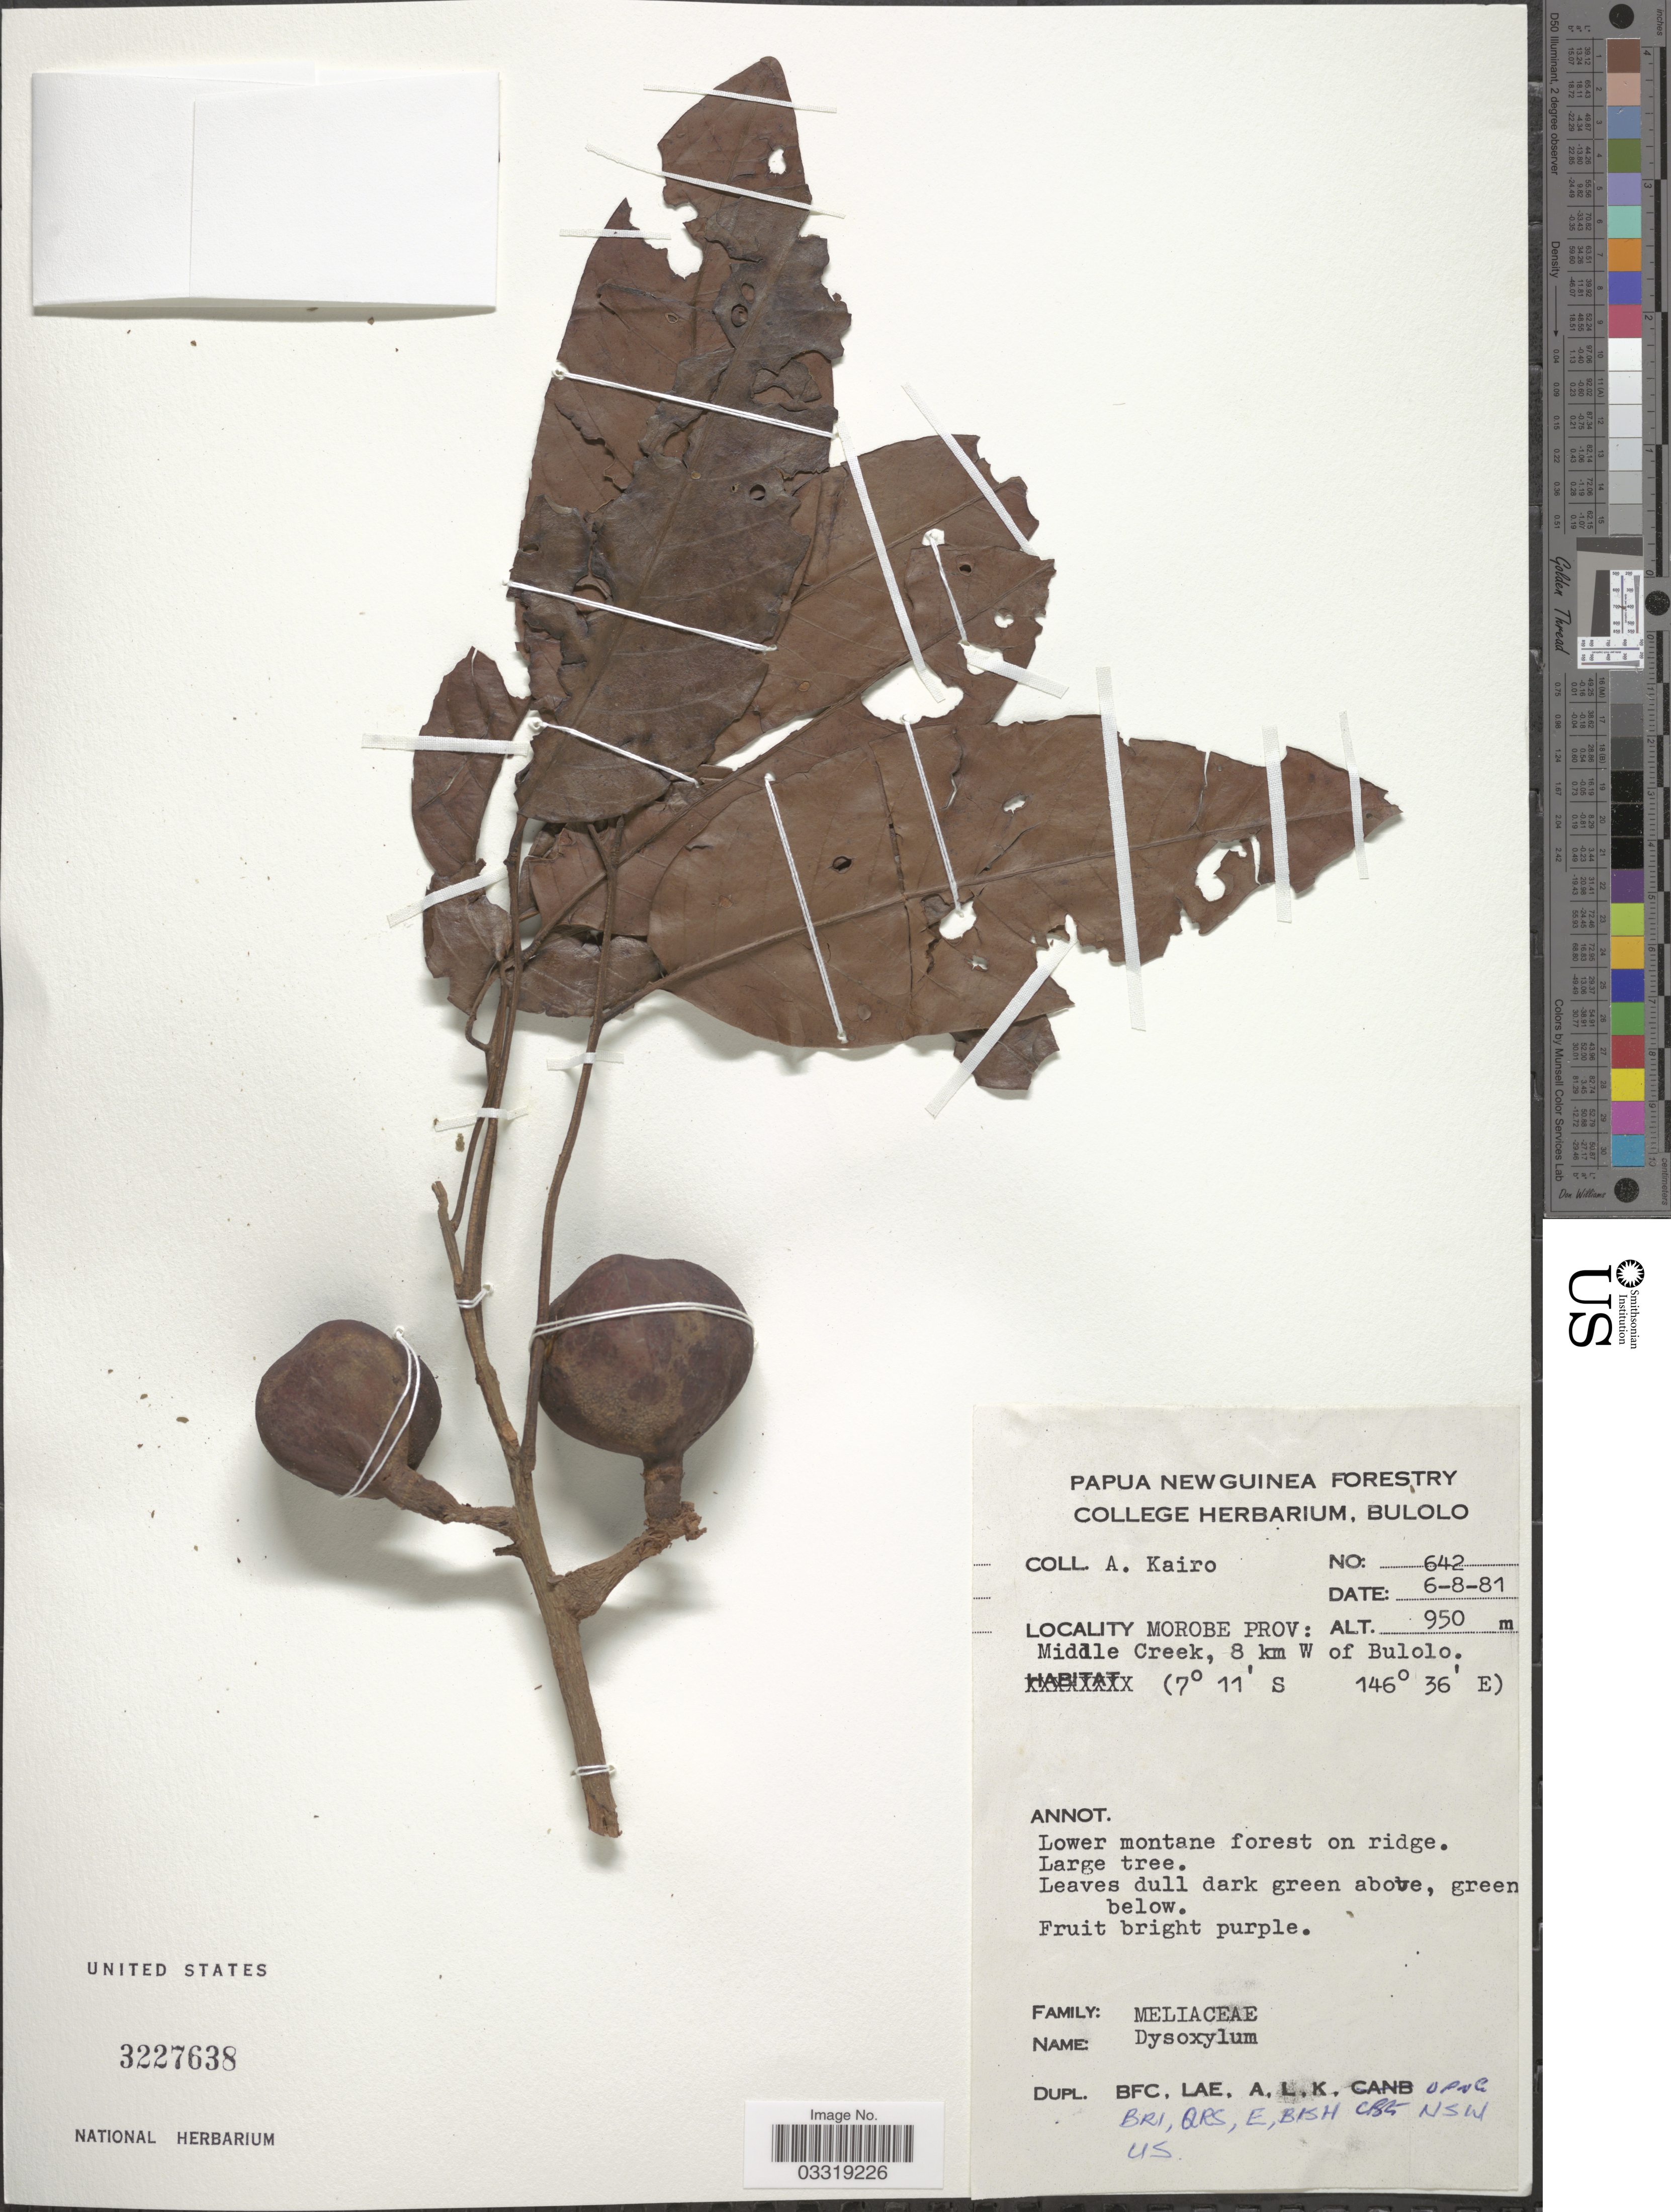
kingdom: Plantae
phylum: Tracheophyta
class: Magnoliopsida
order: Sapindales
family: Meliaceae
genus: Prasoxylon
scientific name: Prasoxylon alliaceum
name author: (Blume) M. Roem.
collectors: A. Kairo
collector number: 642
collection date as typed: Transcribed d/m/y: 6/8/81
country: Papua New Guinea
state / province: Morobe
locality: Middle Creek, 8 km W of Bulolo.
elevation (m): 950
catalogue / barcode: US 3227638